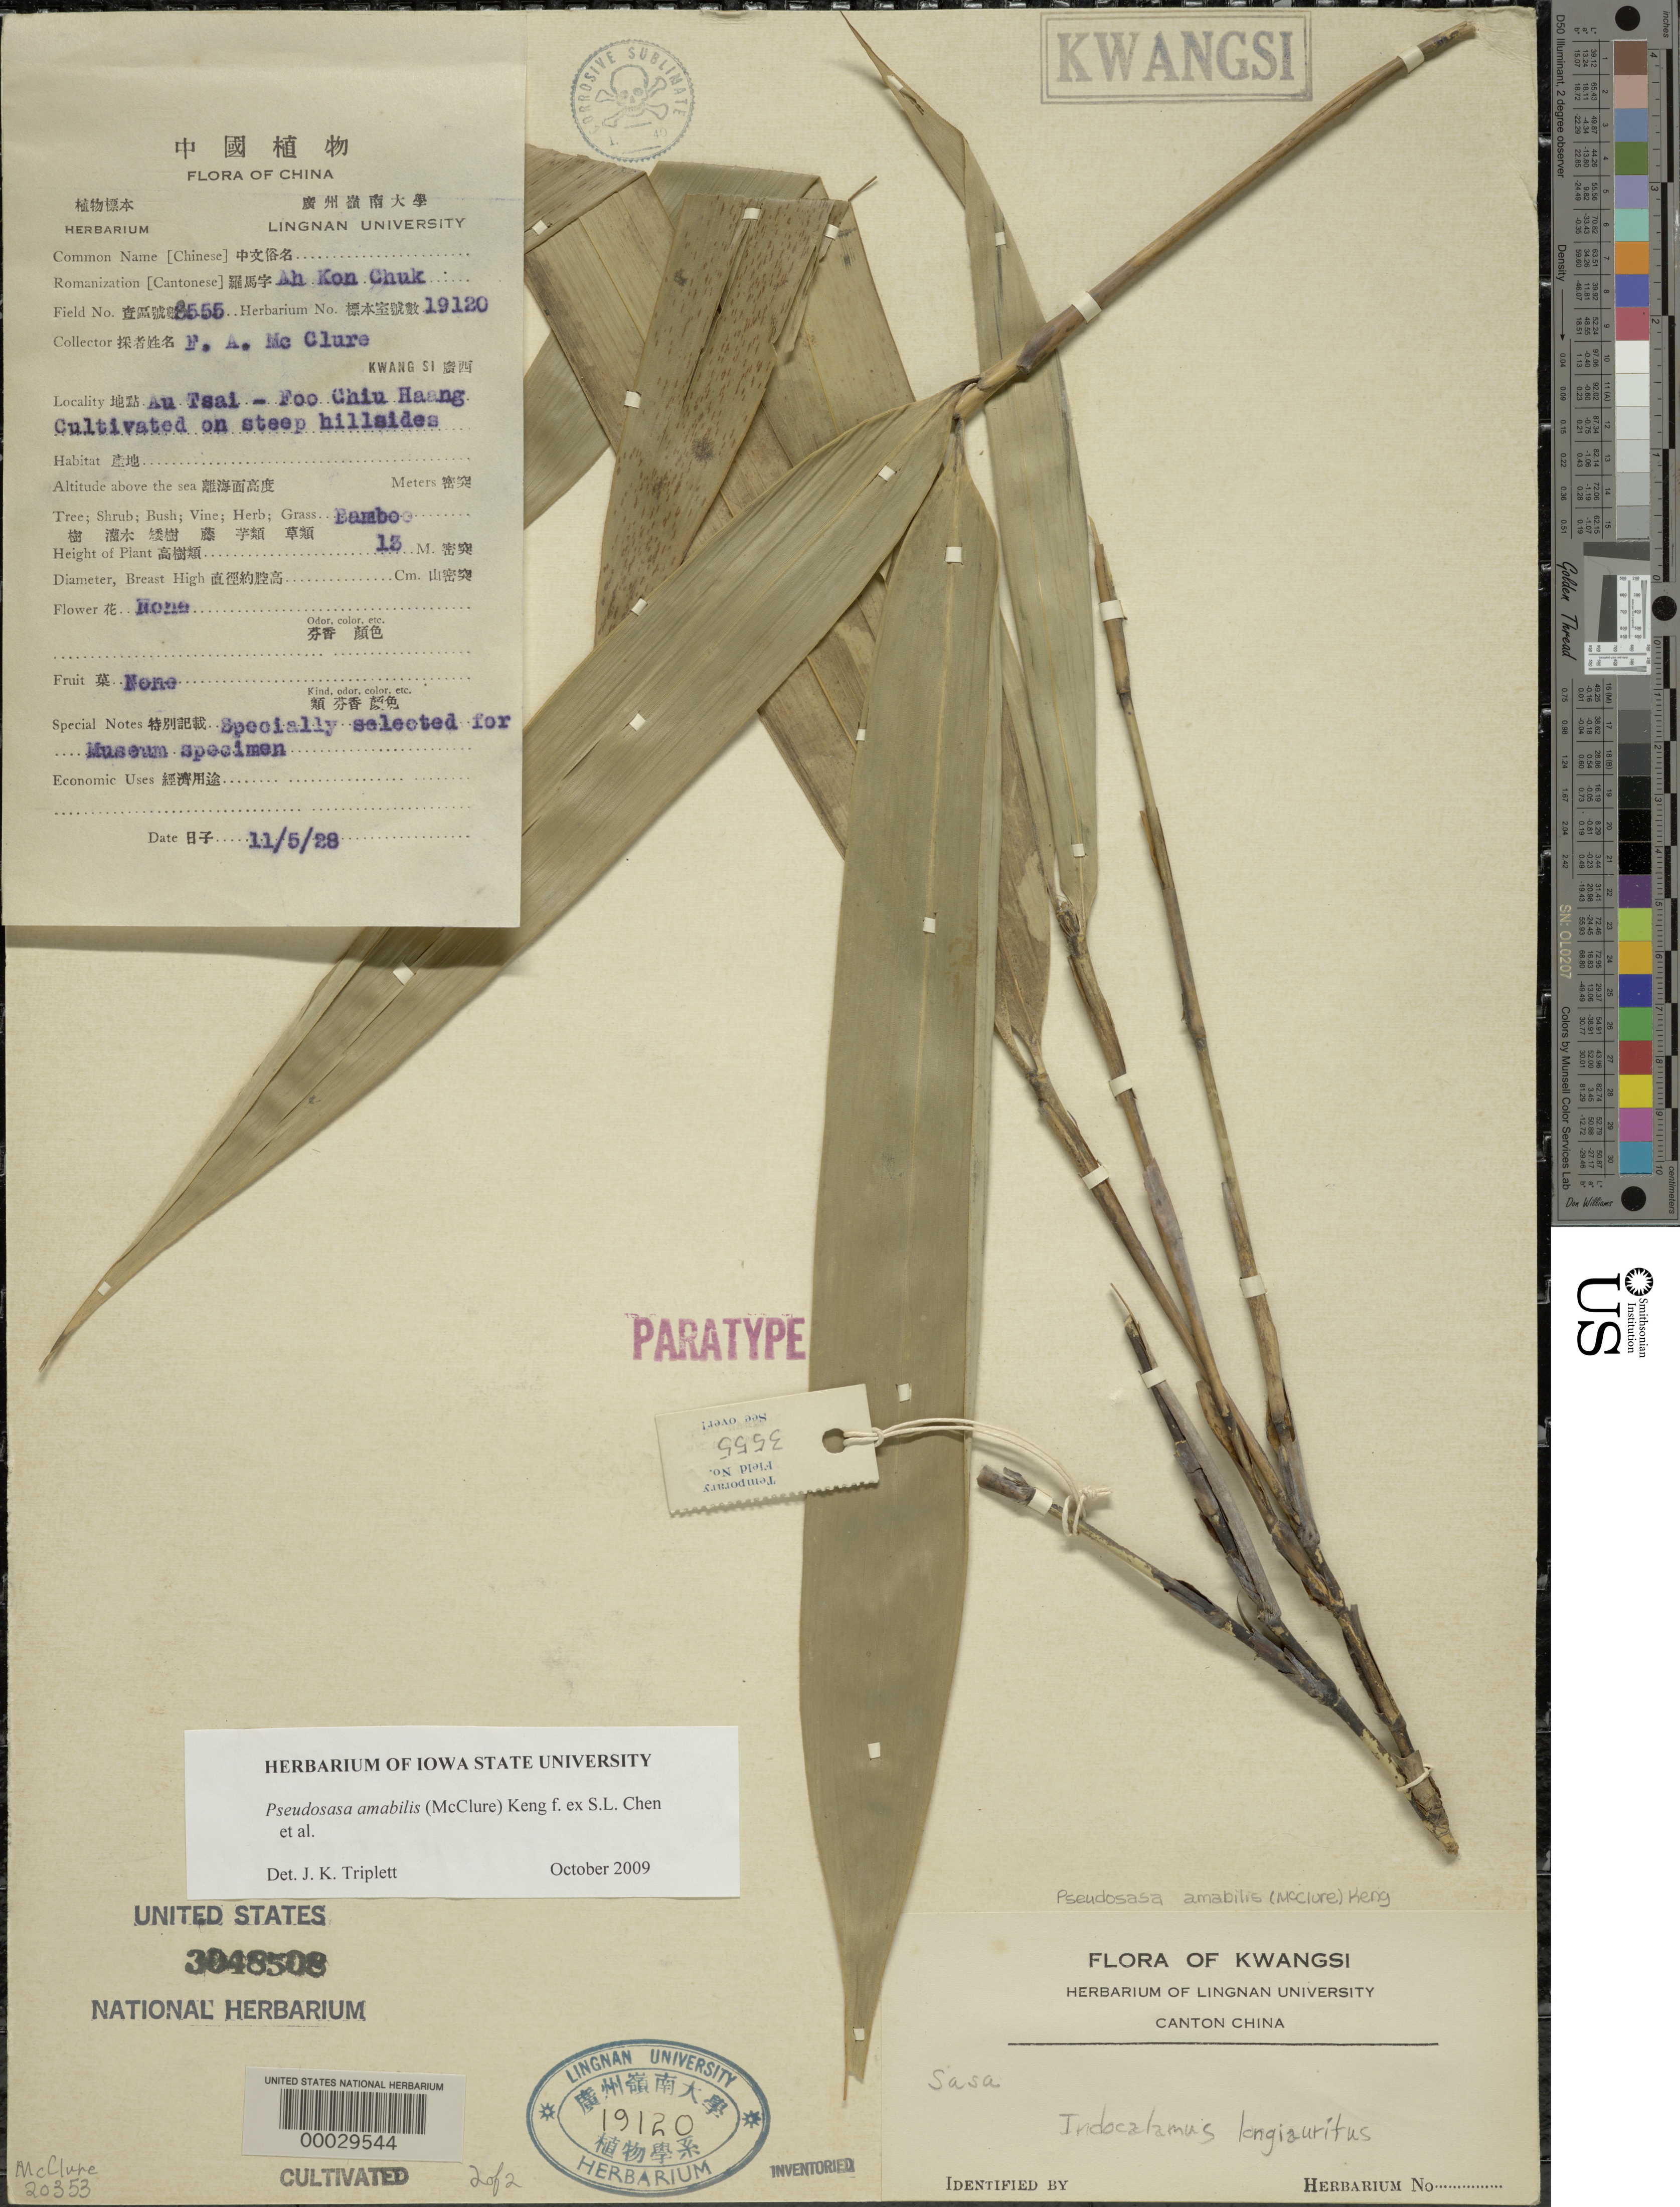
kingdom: Plantae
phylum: Tracheophyta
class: Liliopsida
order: Poales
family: Poaceae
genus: Pseudosasa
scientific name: Pseudosasa amabilis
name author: (McClure) Keng f.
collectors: F. A. McClure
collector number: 3555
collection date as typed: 05 Nov 1928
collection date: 1928-05-11 or 1928-11-05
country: China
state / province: Jiangxi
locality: Au Tsai-Foo Chiu Haang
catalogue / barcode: US 3048508